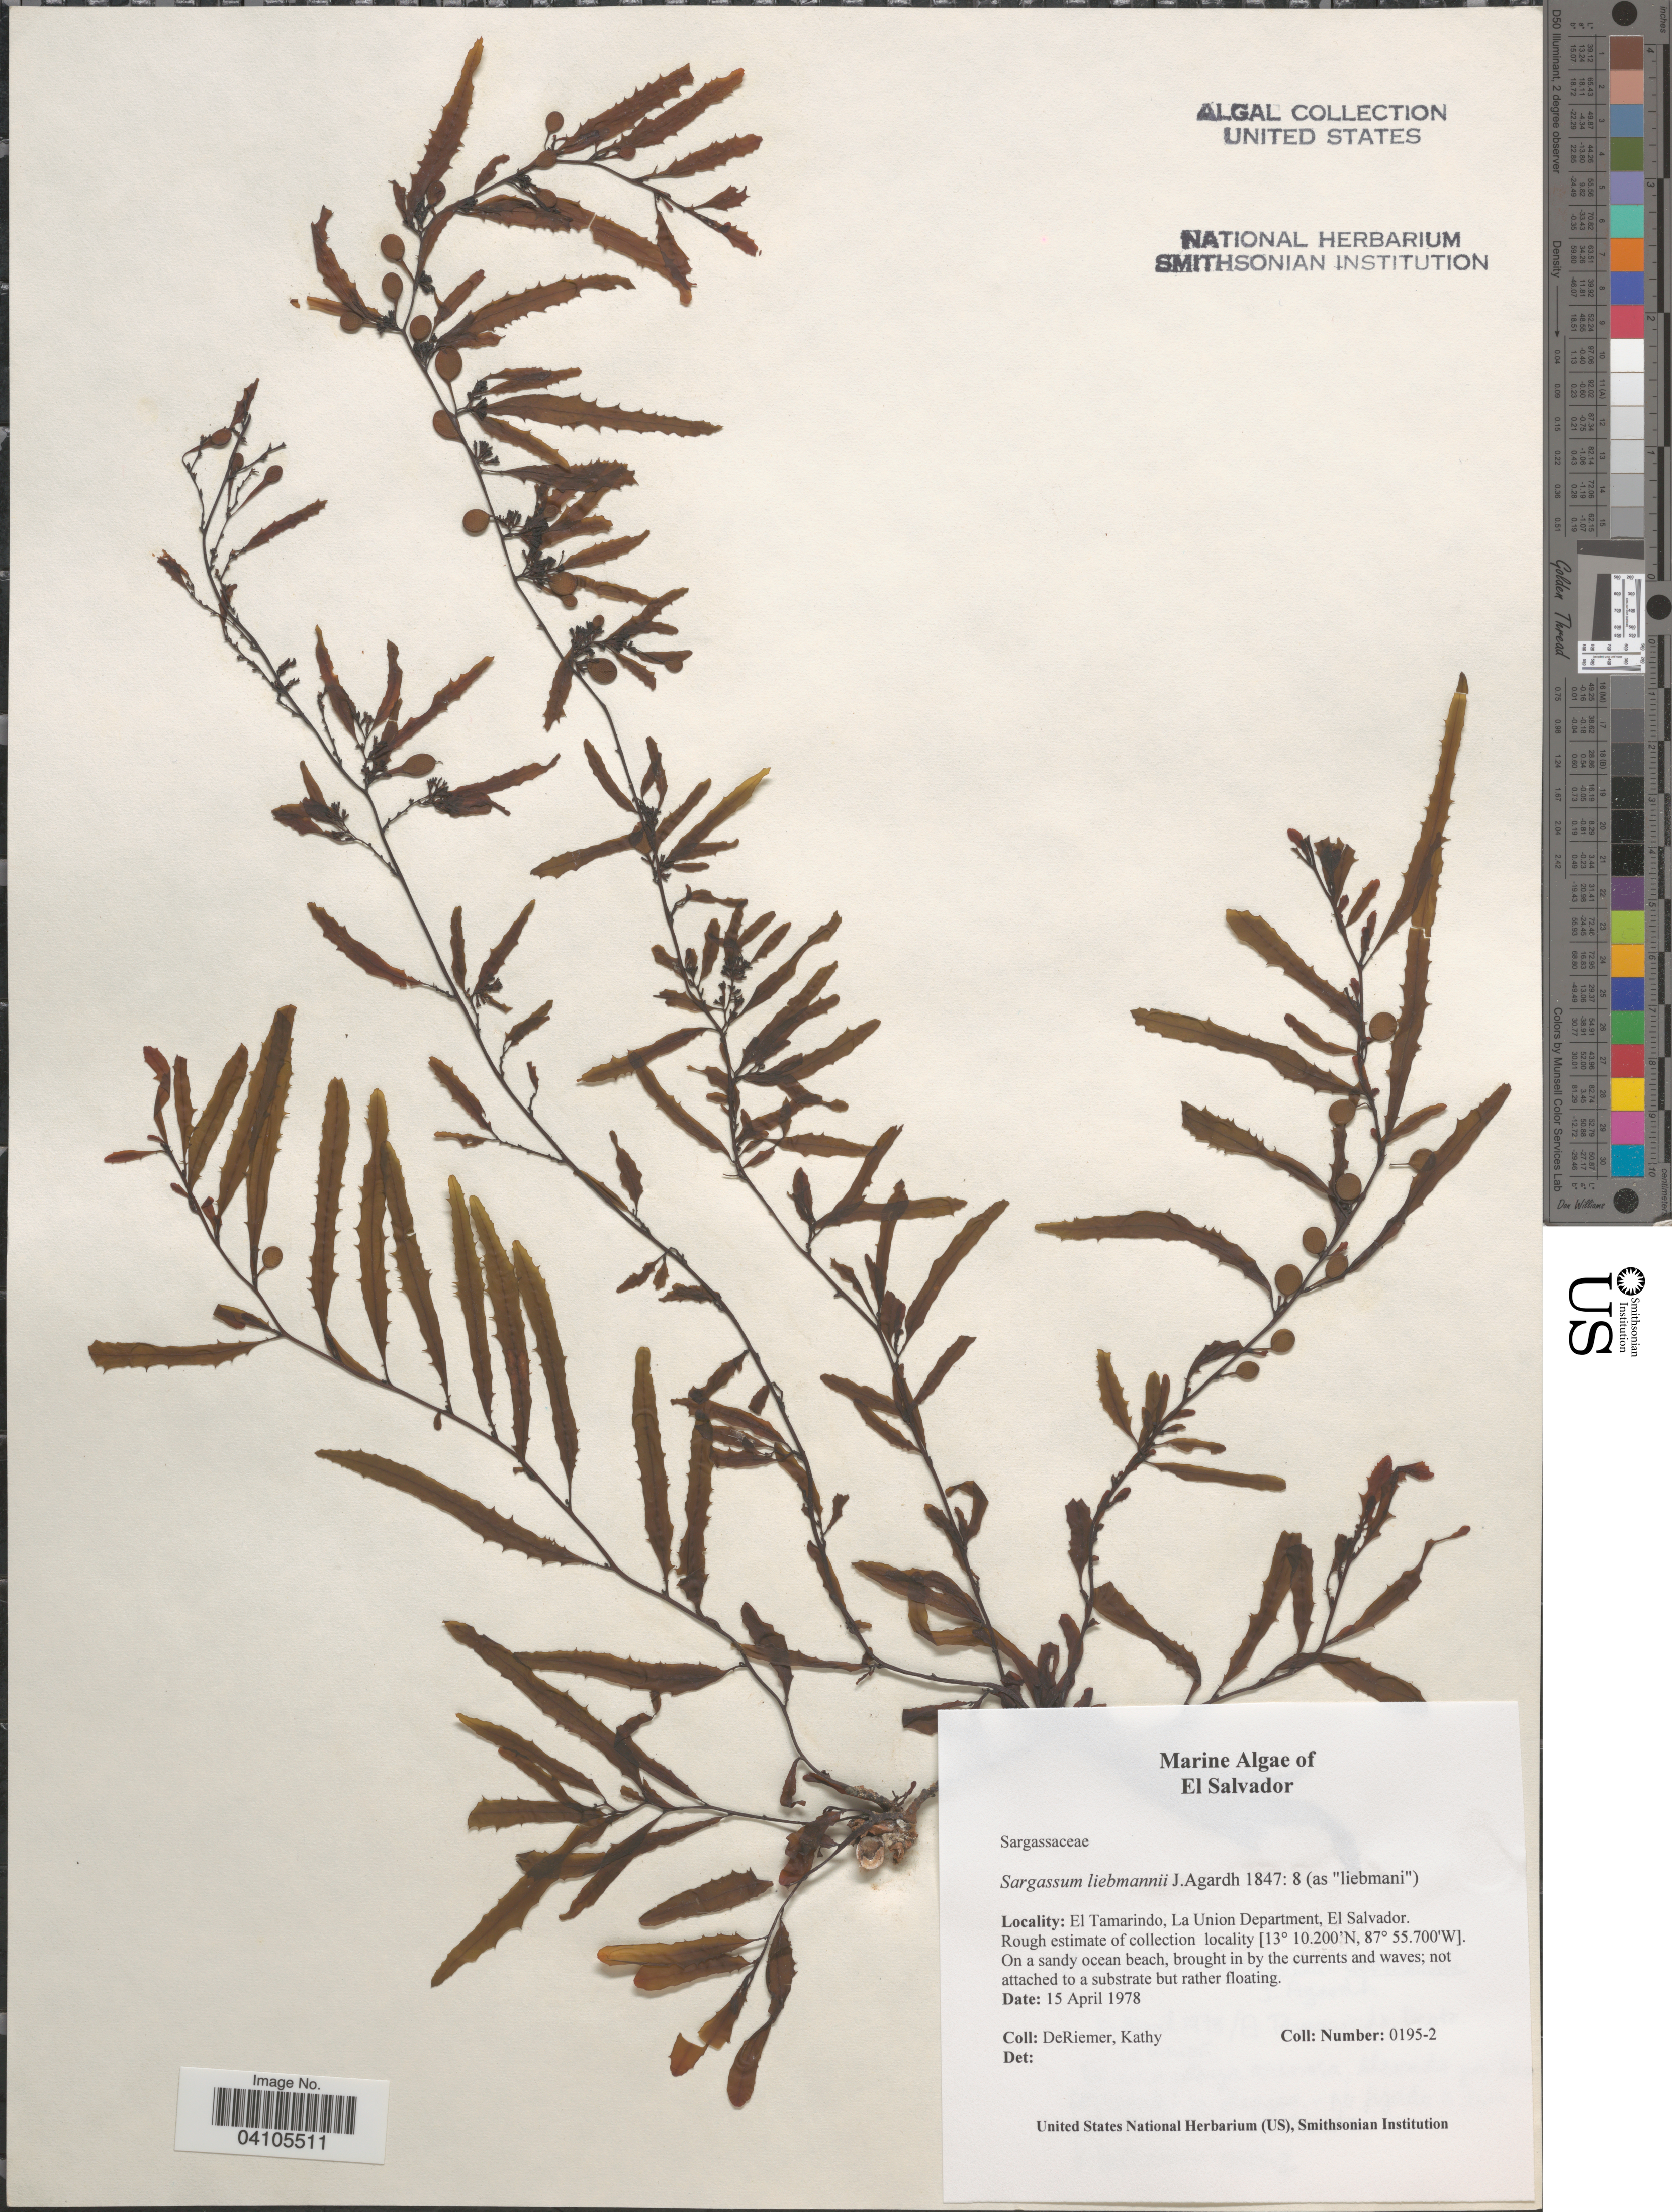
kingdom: Chromista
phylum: Ochrophyta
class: Phaeophyceae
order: Fucales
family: Sargassaceae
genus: Sargassum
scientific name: Sargassum liebmannii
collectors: K. DeRiemer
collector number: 0195-2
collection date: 1978-04-15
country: El Salvador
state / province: La Union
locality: El Tamarindo, La Union Department. On a sandy ocean beach.